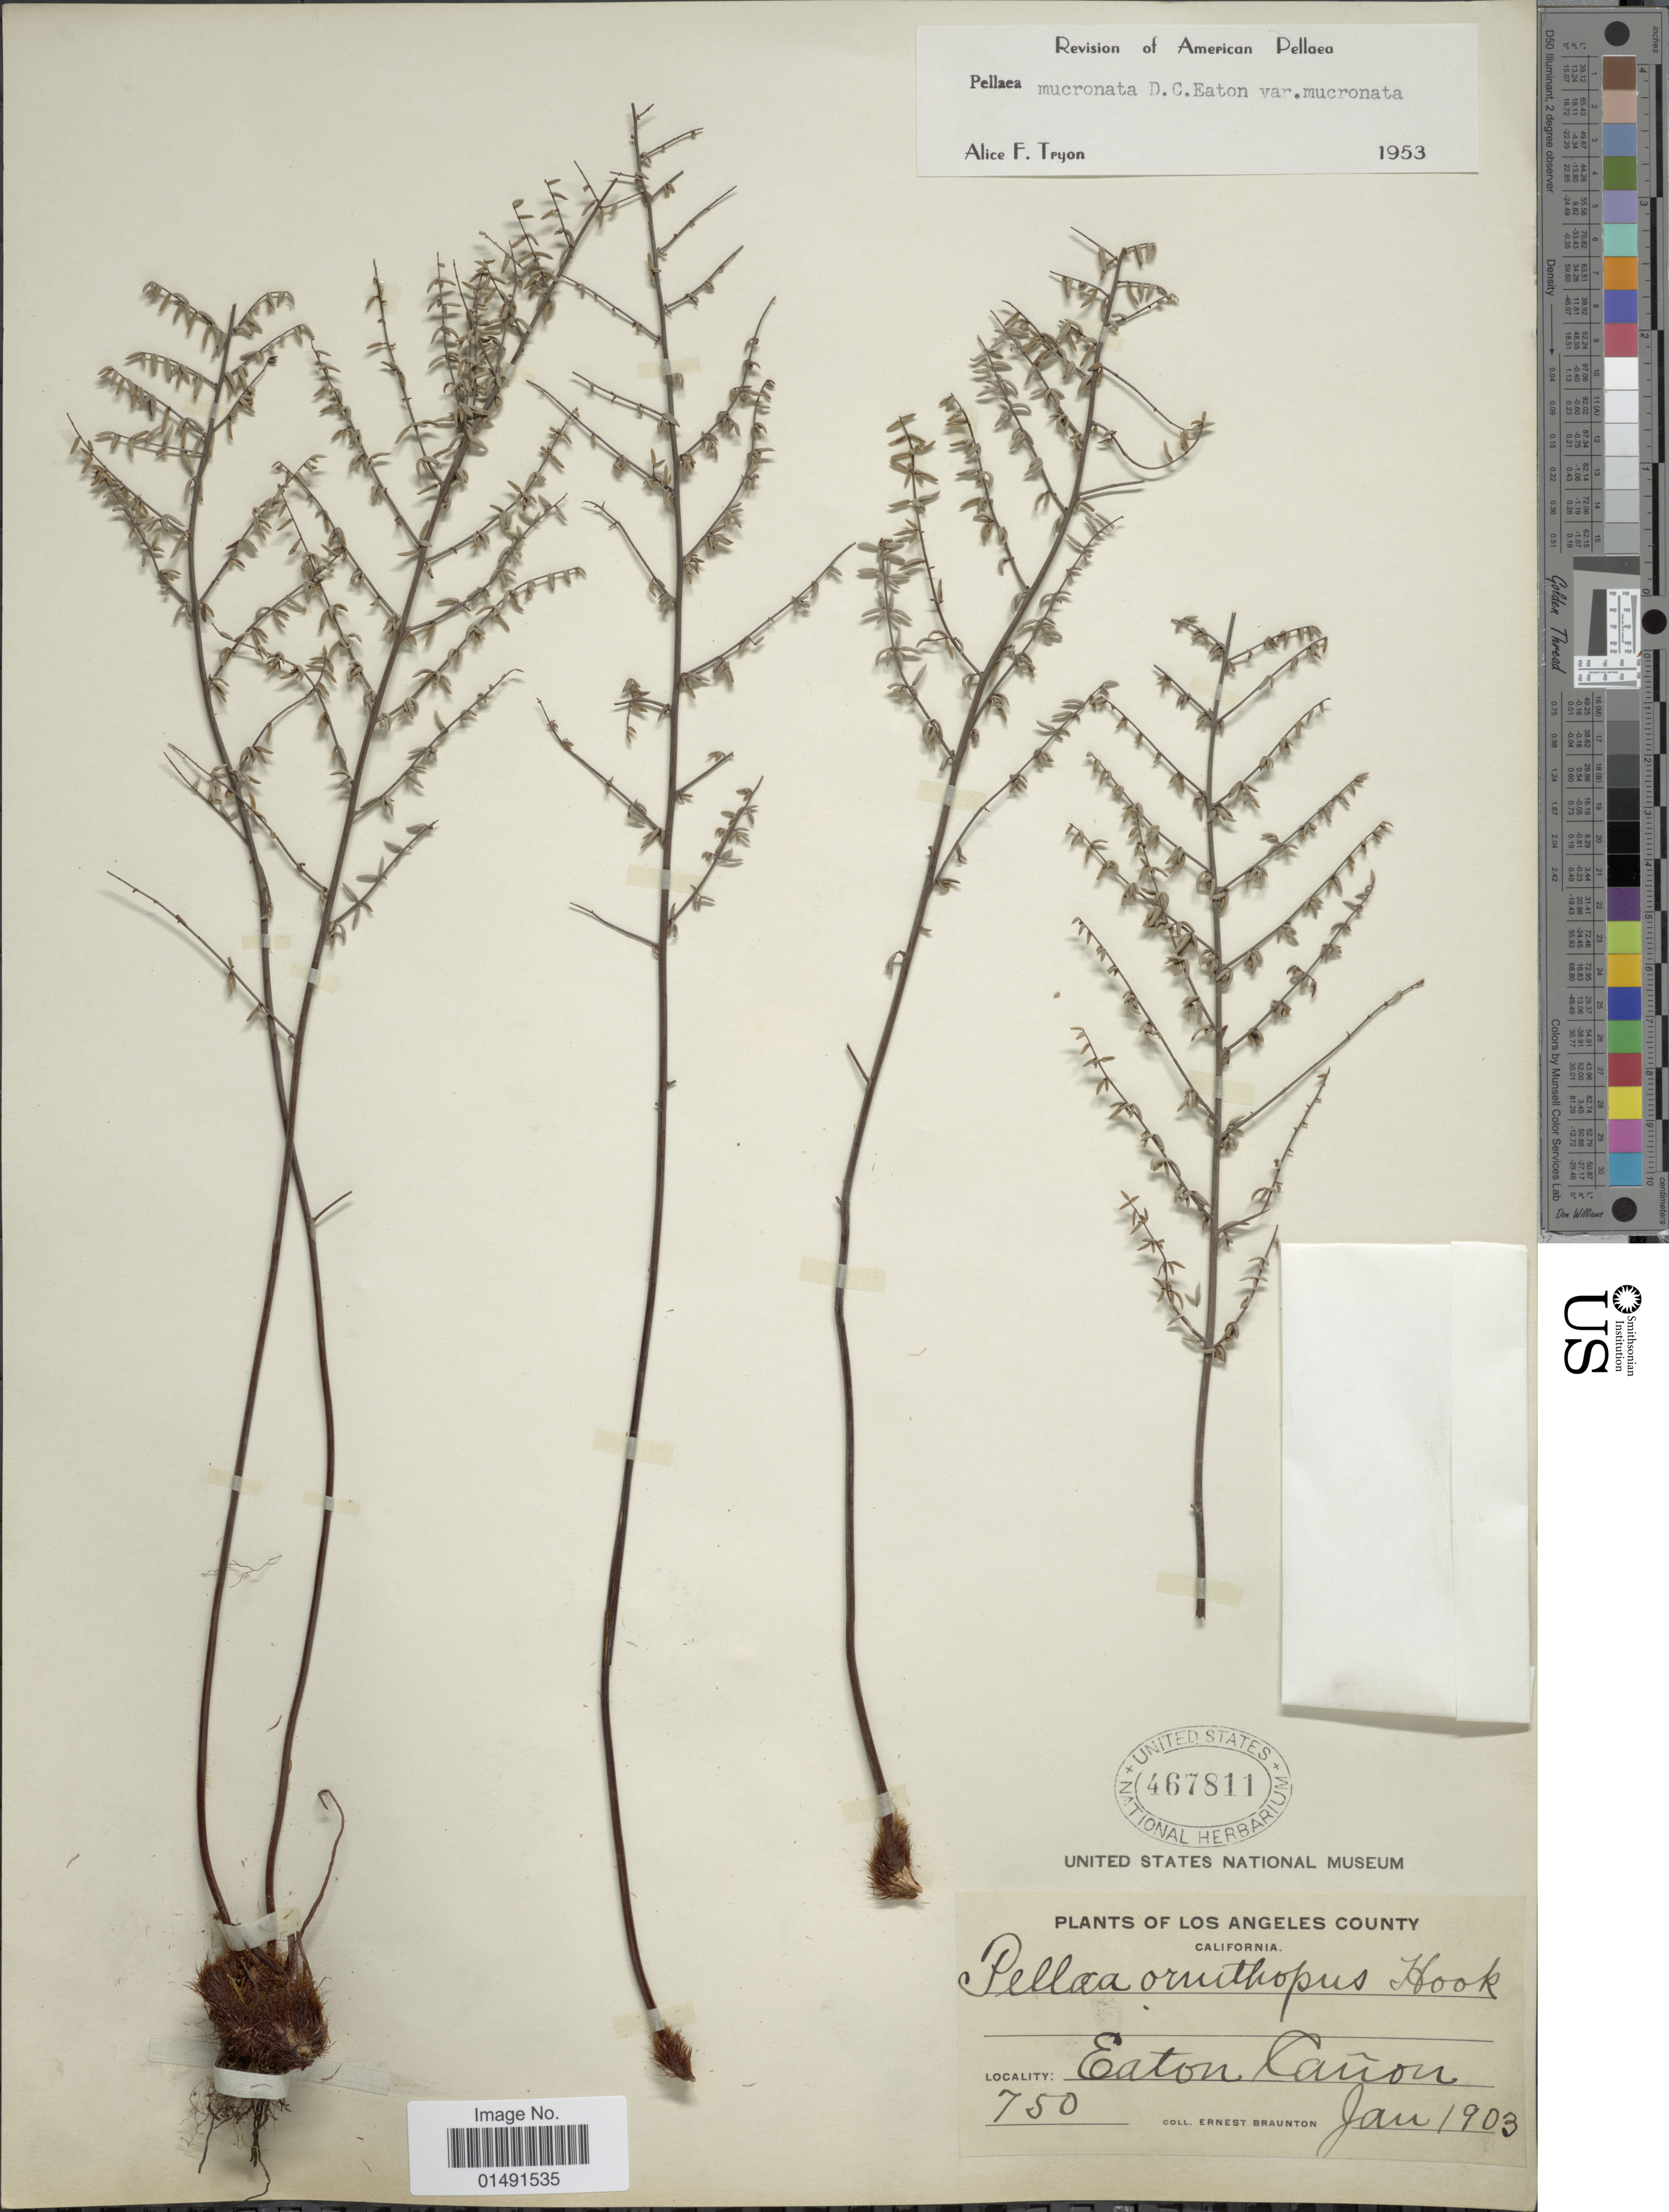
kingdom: Plantae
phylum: Tracheophyta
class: Polypodiopsida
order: Polypodiales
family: Pteridaceae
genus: Pellaea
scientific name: Pellaea mucronata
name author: (D.C. Eaton) D.C. Eaton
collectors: E. Braunton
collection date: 1903-01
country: United States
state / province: California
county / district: Los Angeles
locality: Los Angeles County, Eaton Cañon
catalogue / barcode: US 467811